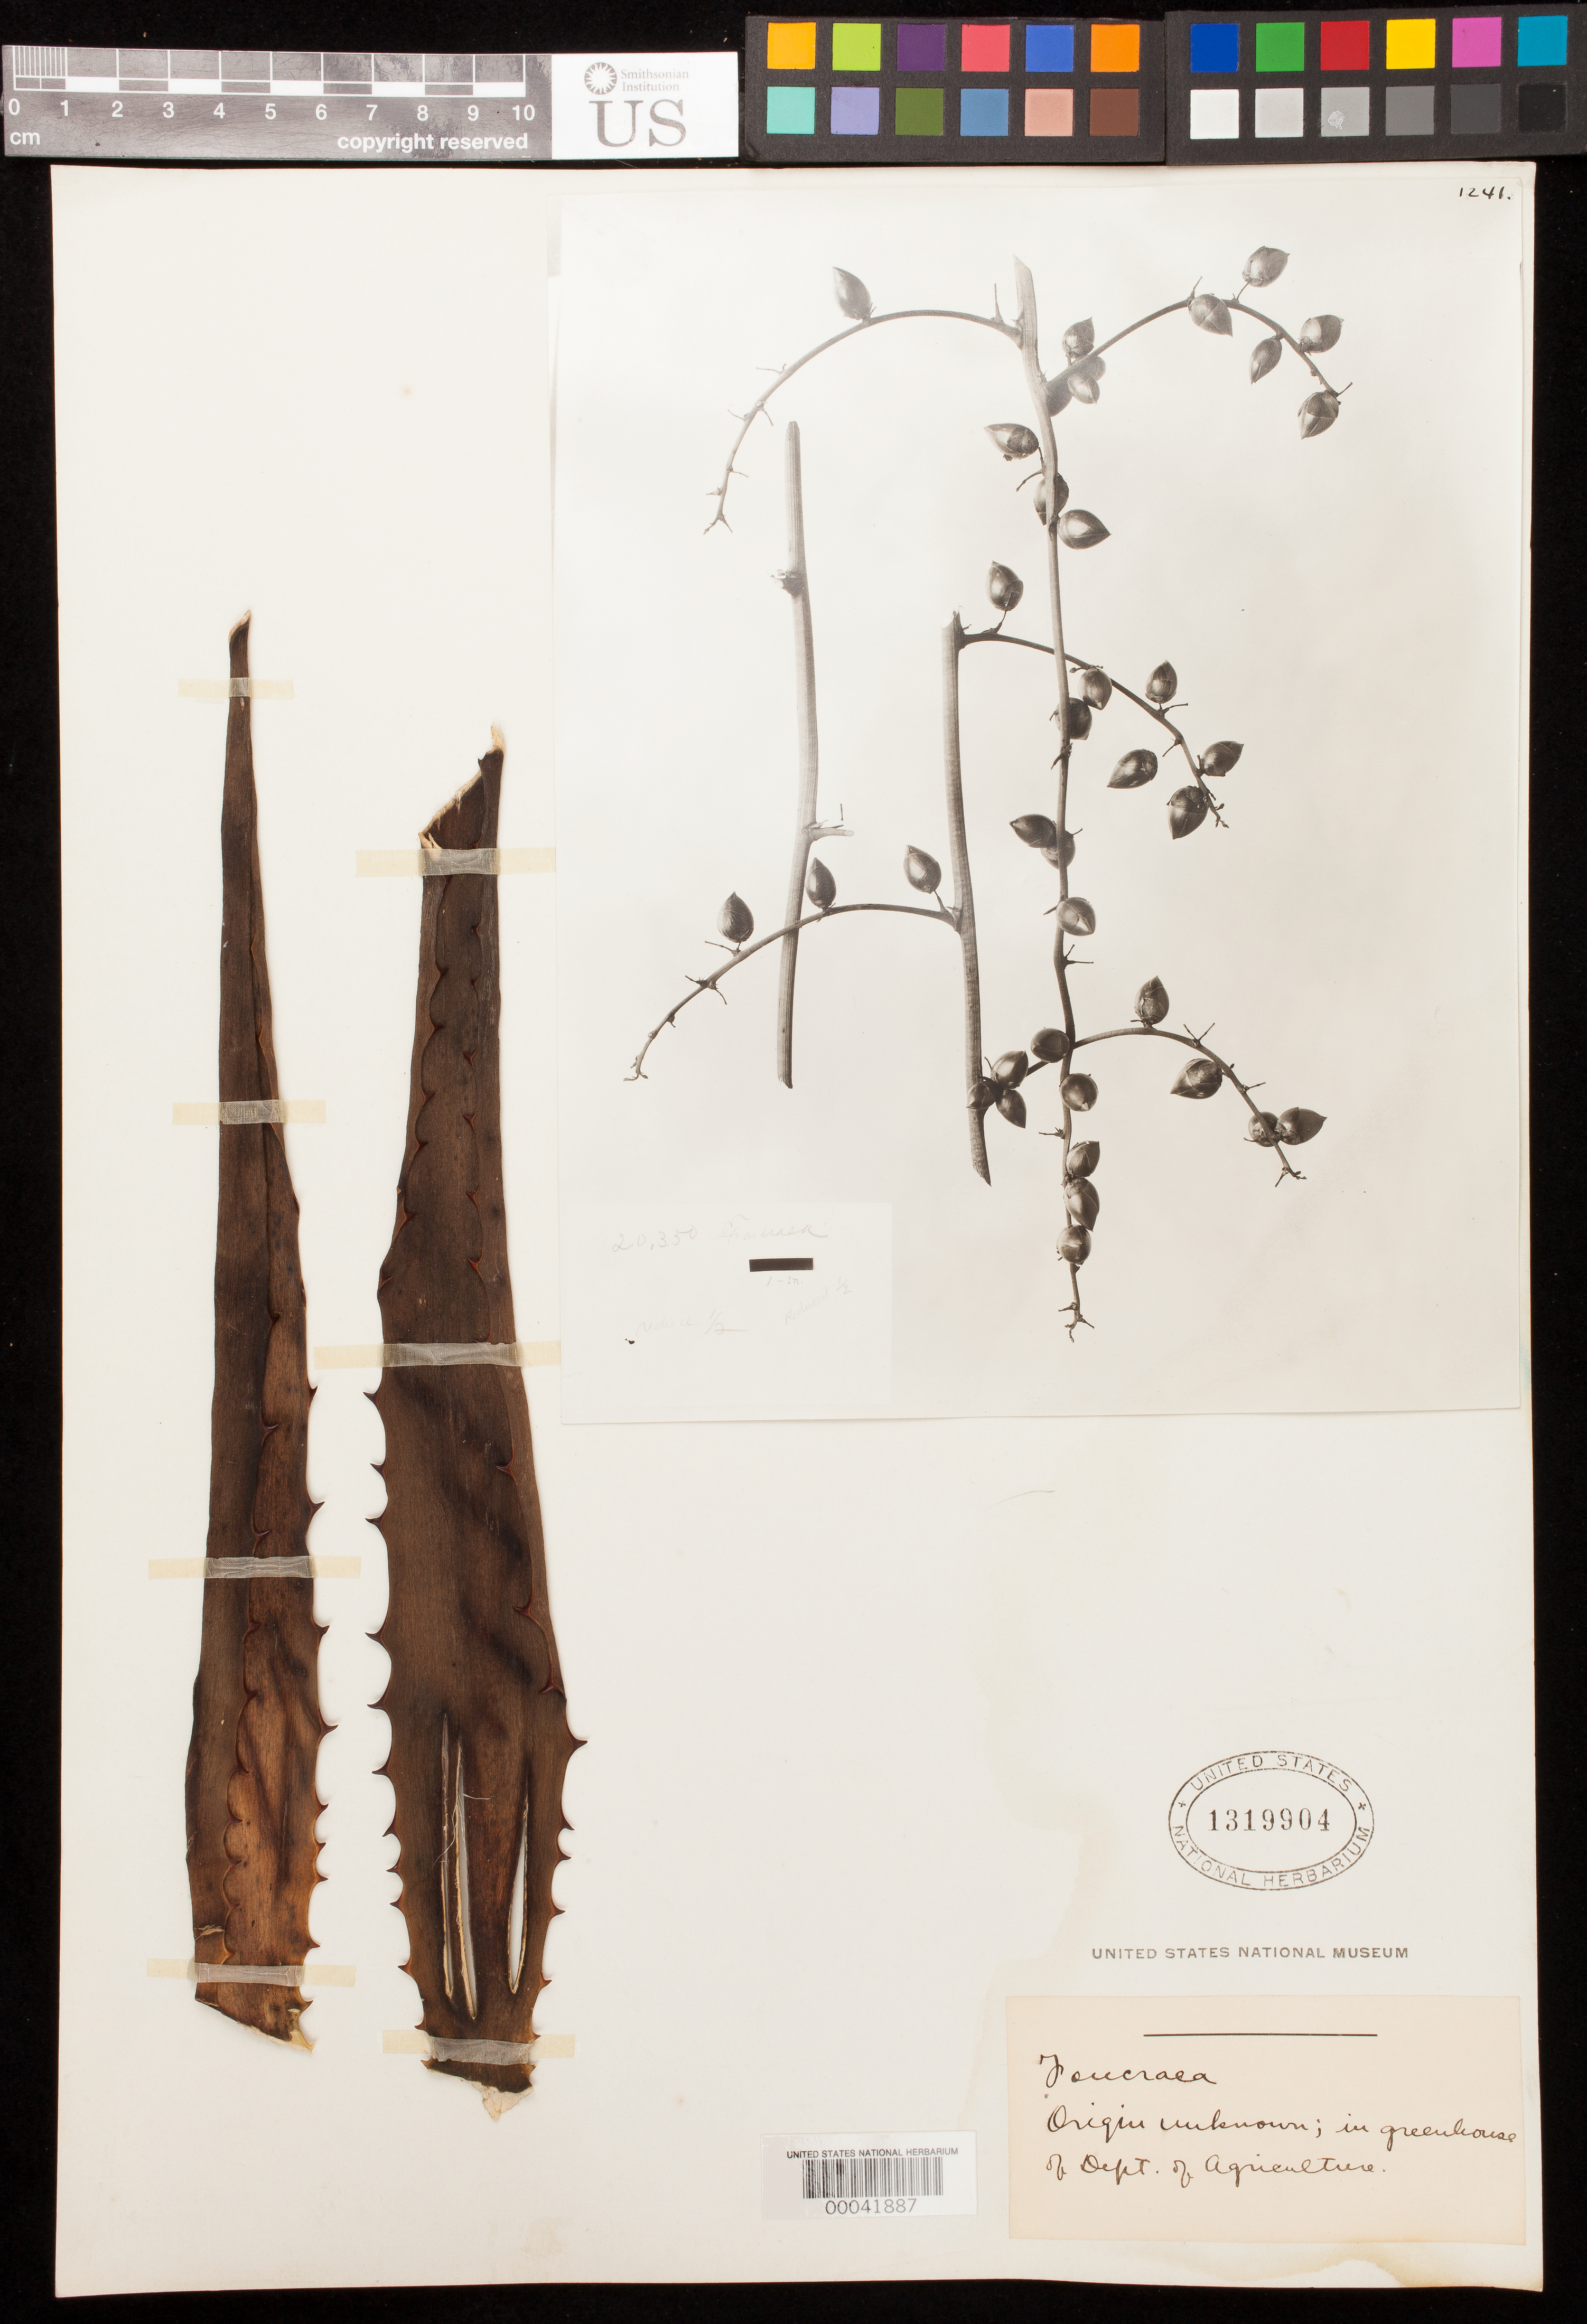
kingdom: Plantae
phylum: Tracheophyta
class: Liliopsida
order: Asparagales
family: Asparagaceae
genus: Furcraea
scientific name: Furcraea sp.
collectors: J. N. Rose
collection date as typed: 11 Sep 1920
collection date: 1920-09-11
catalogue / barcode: US 1319904